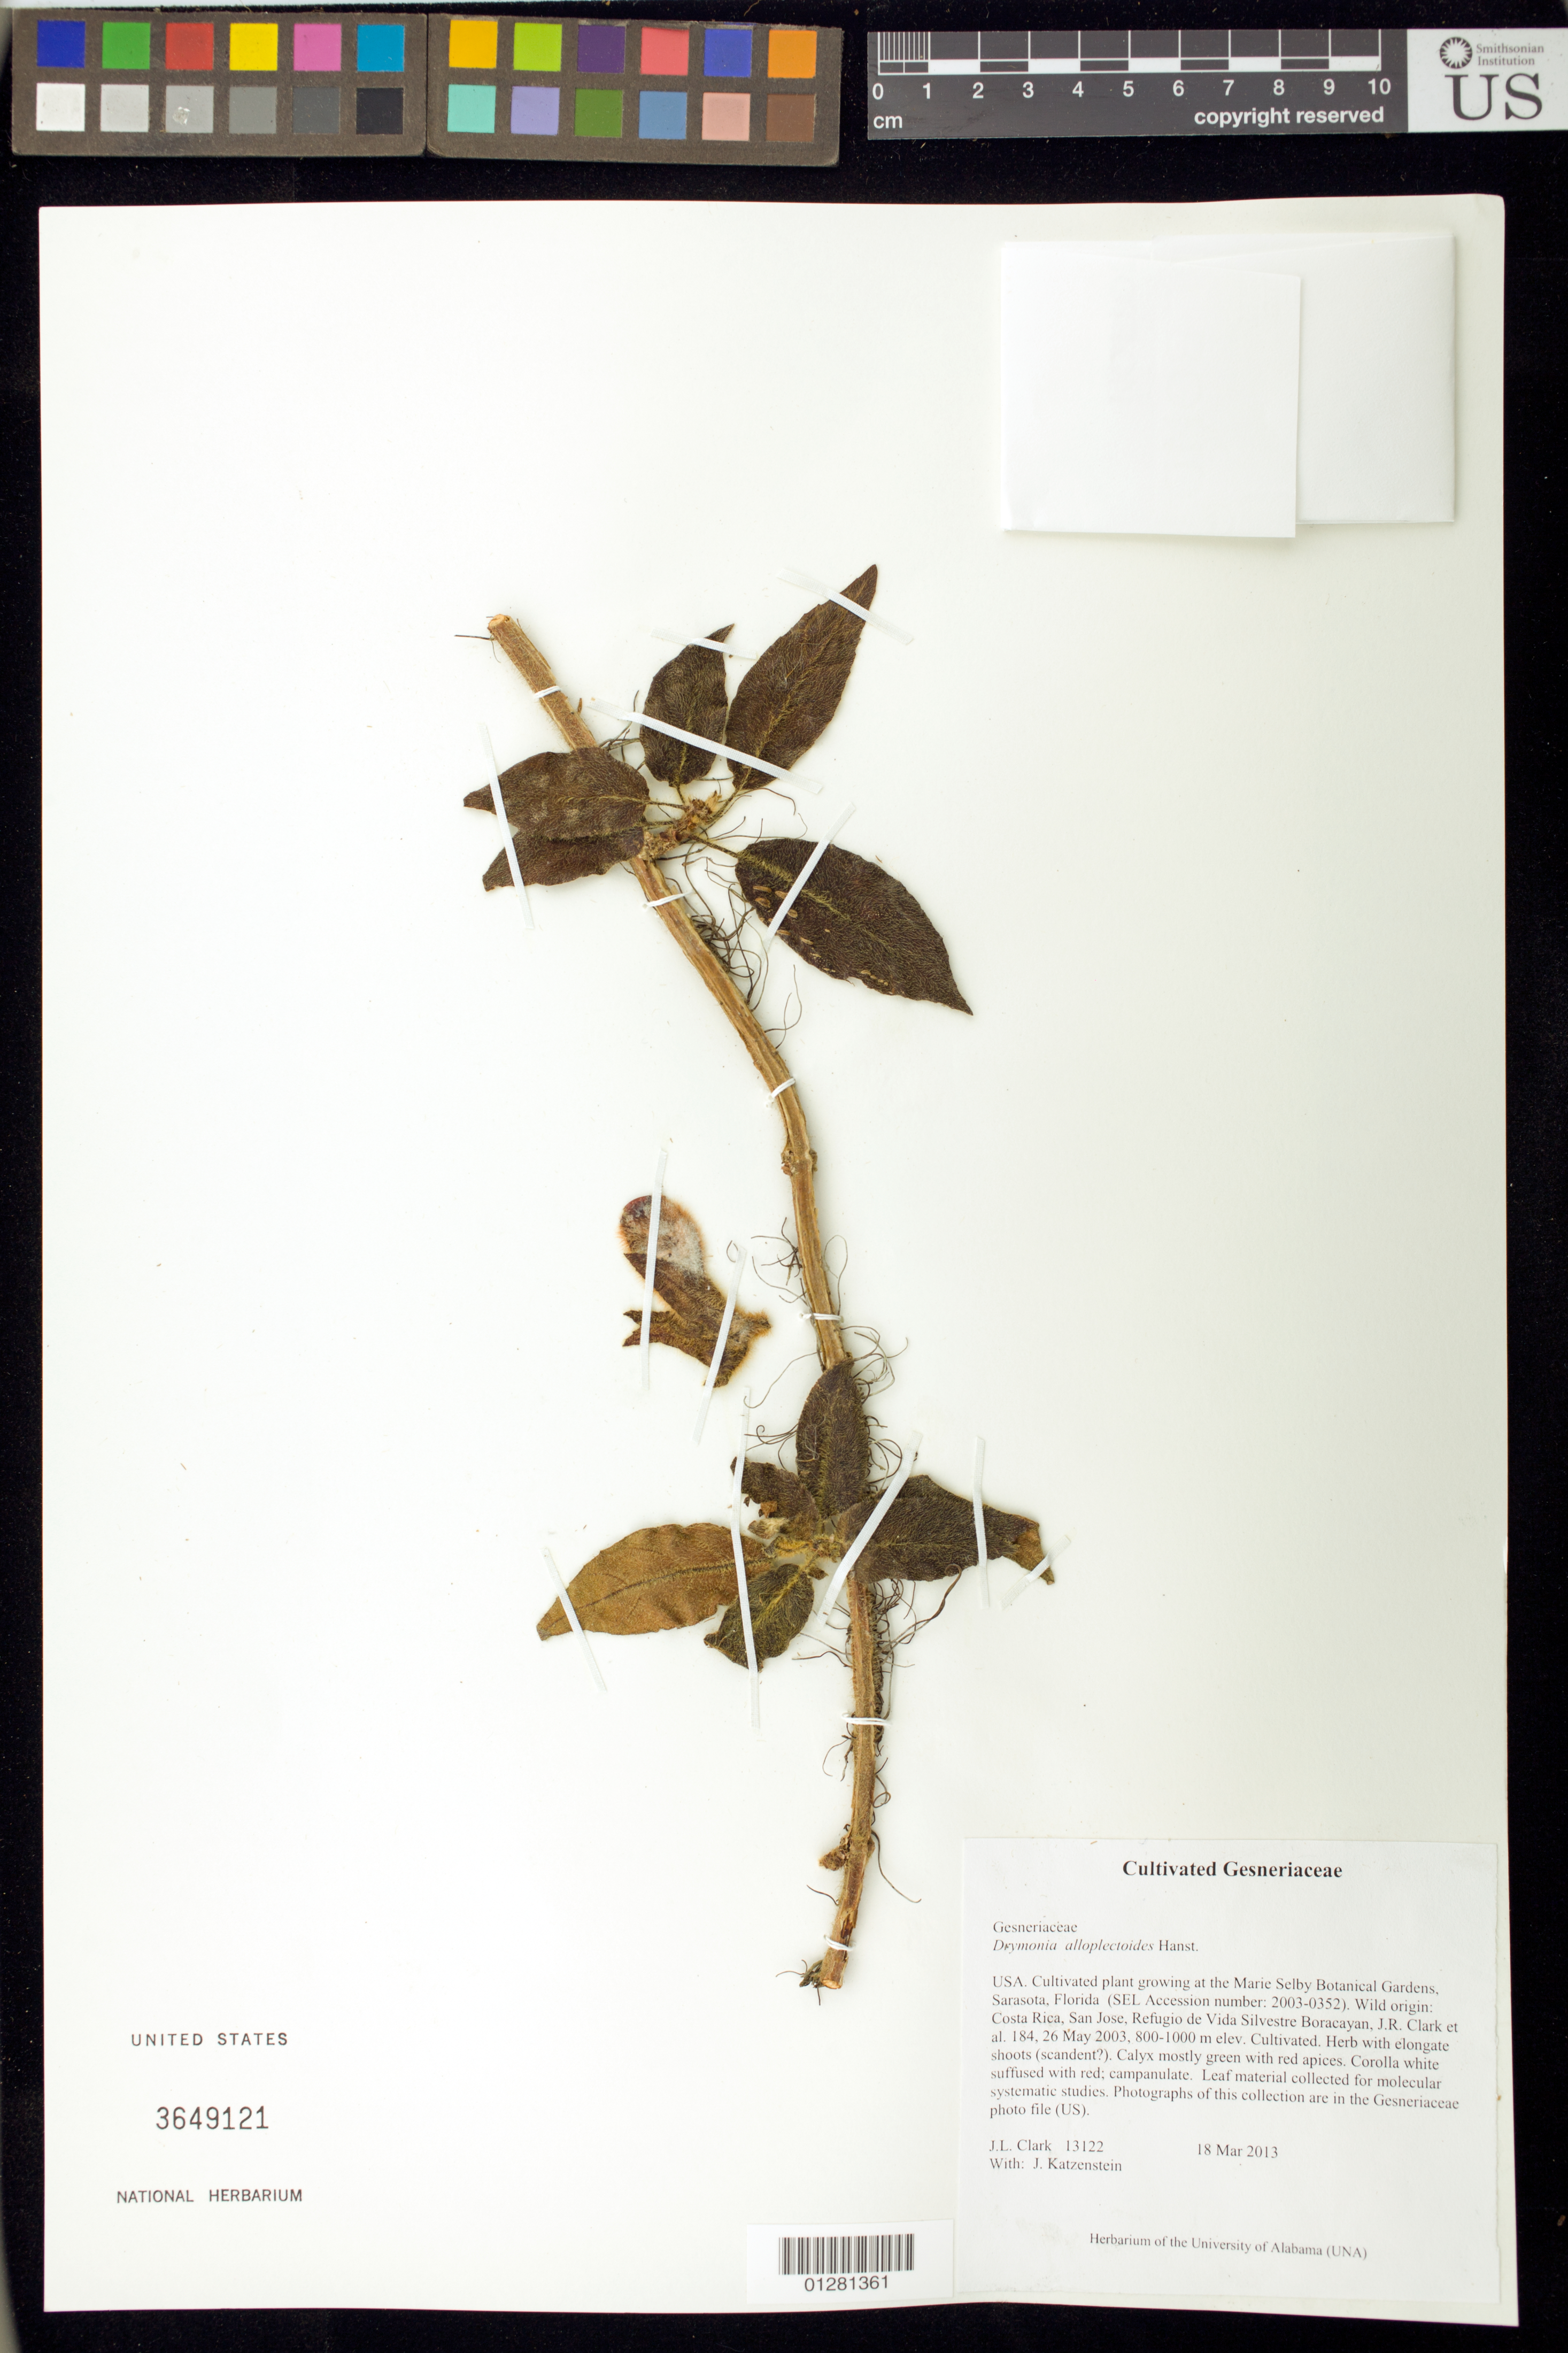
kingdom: Plantae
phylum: Tracheophyta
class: Magnoliopsida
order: Lamiales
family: Gesneriaceae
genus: Drymonia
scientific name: Drymonia alloplectoides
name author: Hanst.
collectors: J. L. Clark & J. Katzenstein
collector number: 13122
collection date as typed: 18 Mar 2013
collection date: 2013-03-18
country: United States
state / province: Florida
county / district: Sarasota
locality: Sarasota. Marie Selby Botanical Gardens.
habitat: Cultivated. Herb.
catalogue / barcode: US 3649121